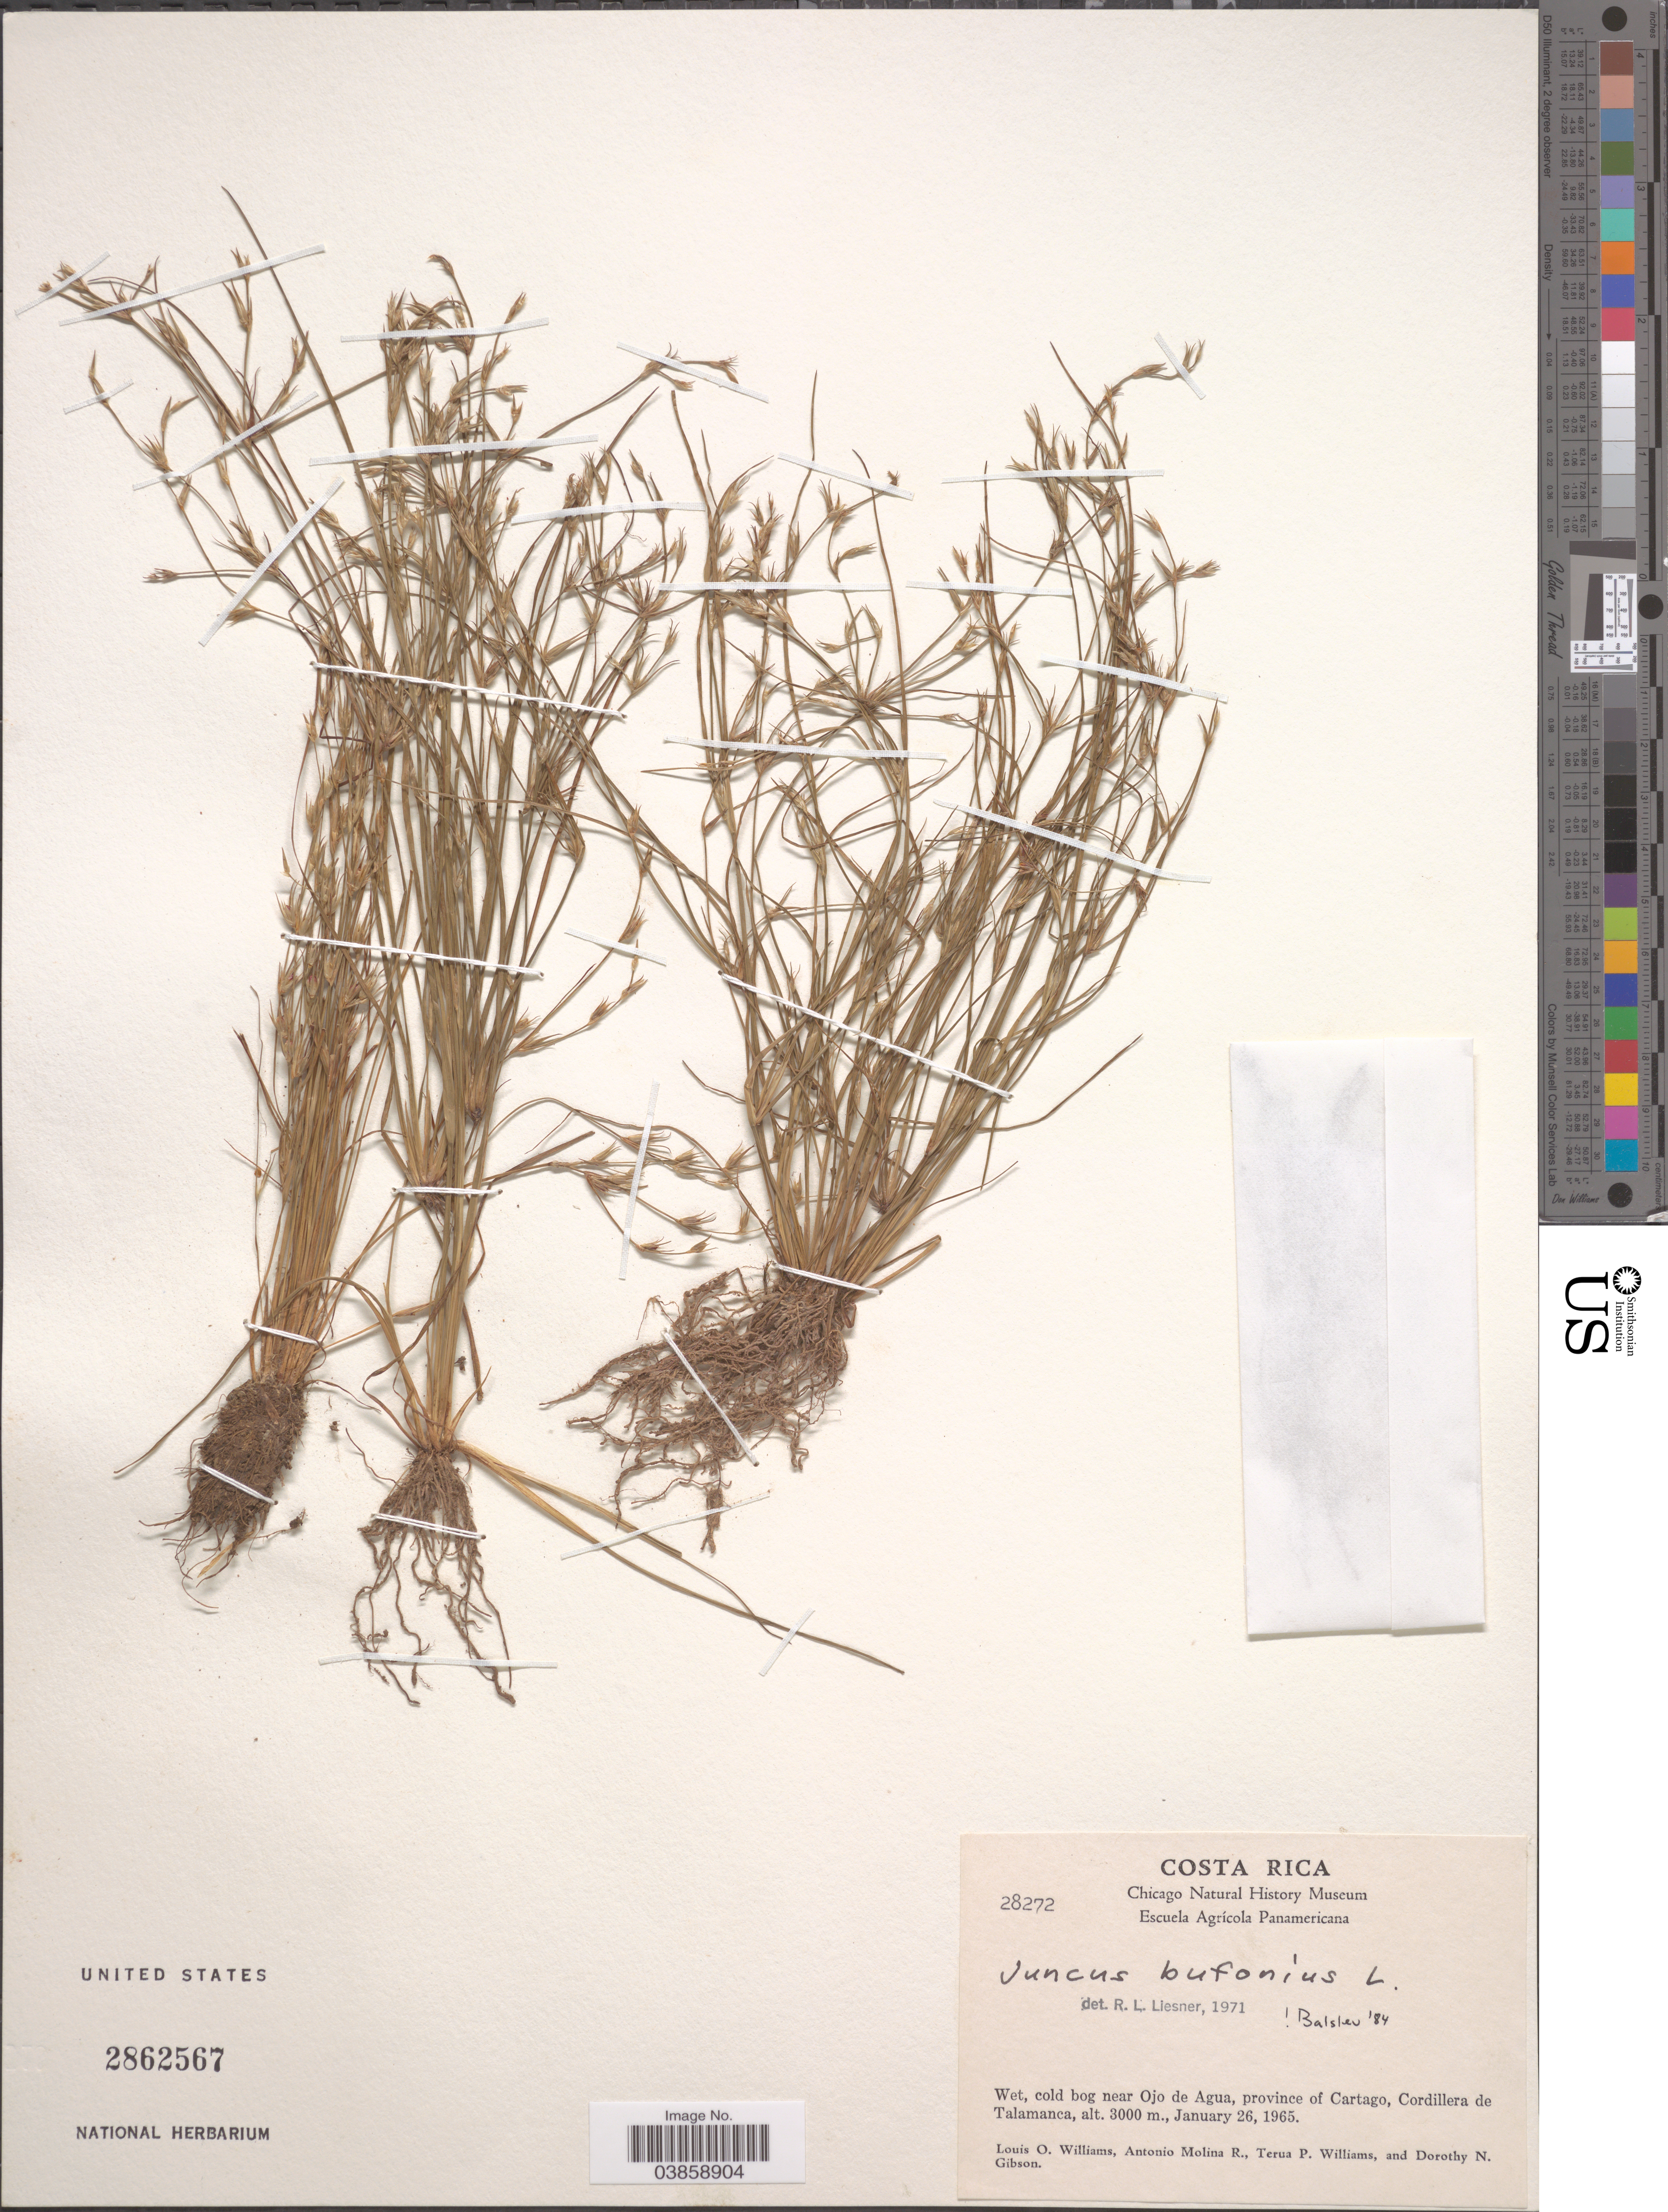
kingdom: Plantae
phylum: Tracheophyta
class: Liliopsida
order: Poales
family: Juncaceae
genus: Juncus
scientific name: Juncus bufonius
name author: L.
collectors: L. O. Williams, A. Molina R., T. Williams & D. N. Gibson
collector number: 28272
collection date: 1965-01-26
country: Costa Rica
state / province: Cartago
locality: Wet, cold bog near Ojo de Agua, Cordillera de Talamanca.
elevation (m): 3000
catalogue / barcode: US 2862567